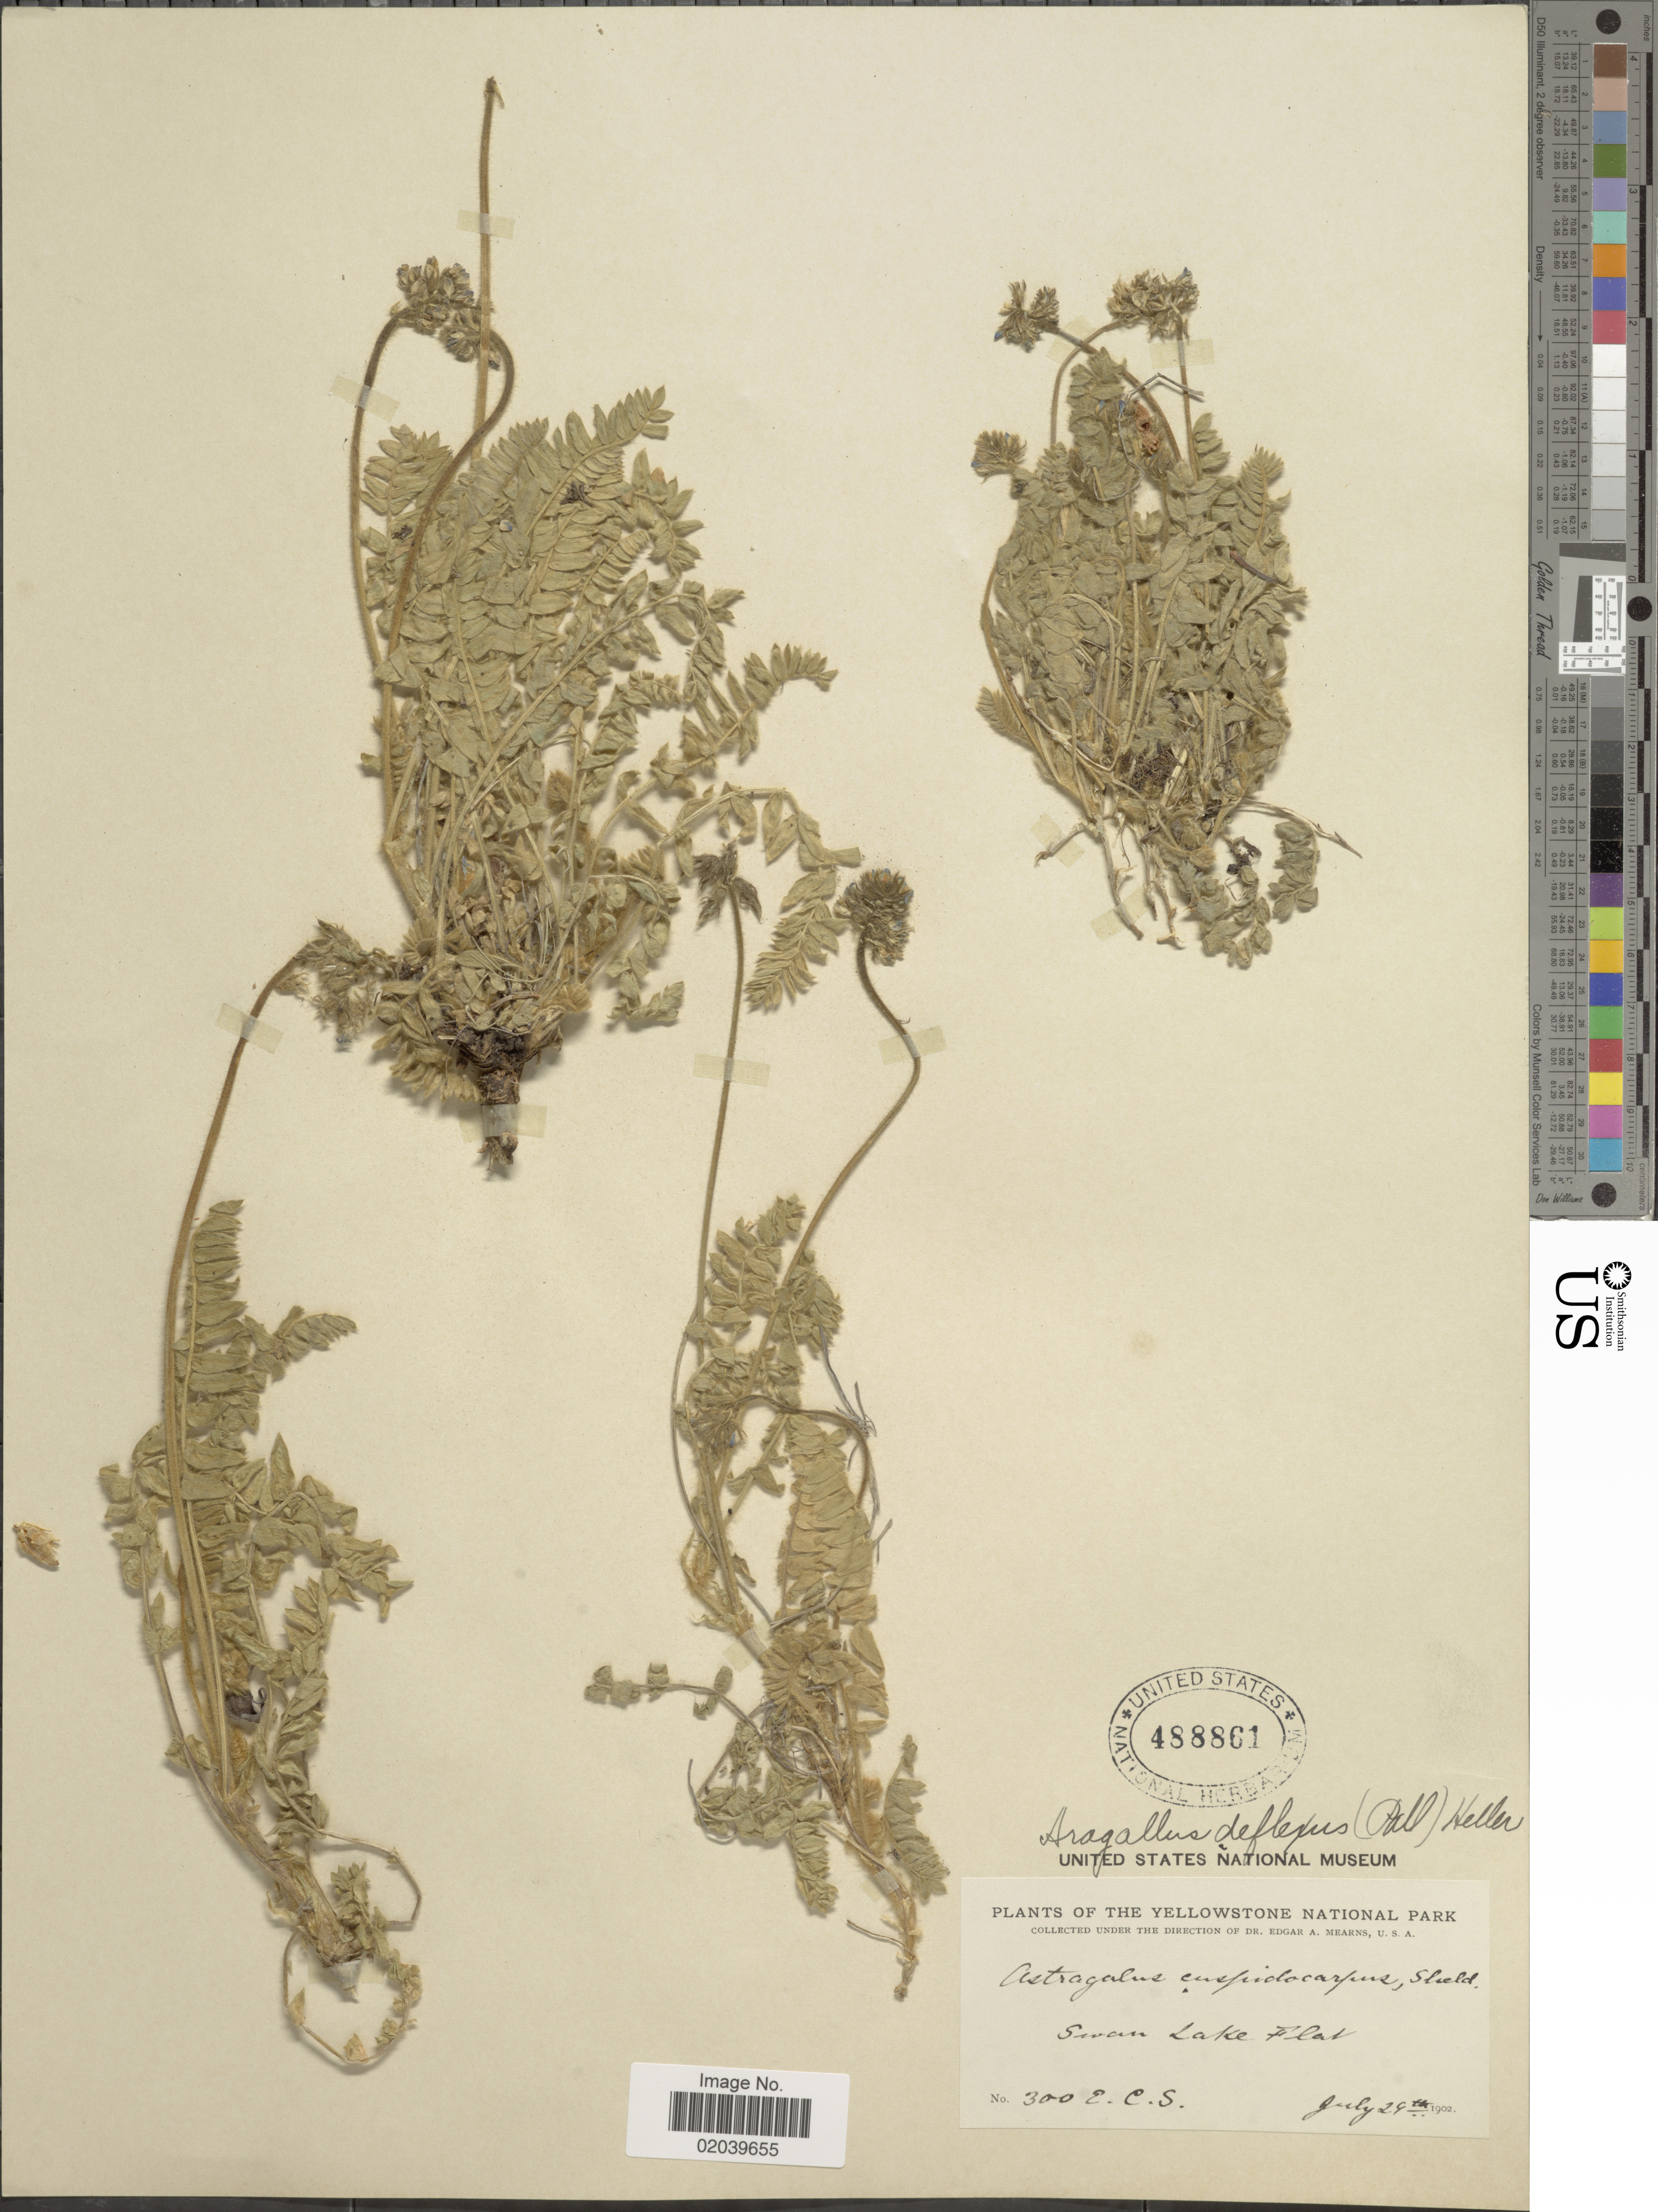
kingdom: Plantae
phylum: Tracheophyta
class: Magnoliopsida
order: Fabales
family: Fabaceae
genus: Oxytropis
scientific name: Oxytropis deflexa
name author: (Pall.) DC.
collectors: E. C. Smith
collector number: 300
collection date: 1902-07-29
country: United States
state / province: Wyoming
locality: The Yellowstone National Park, Swan Lake Flat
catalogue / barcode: US 488861